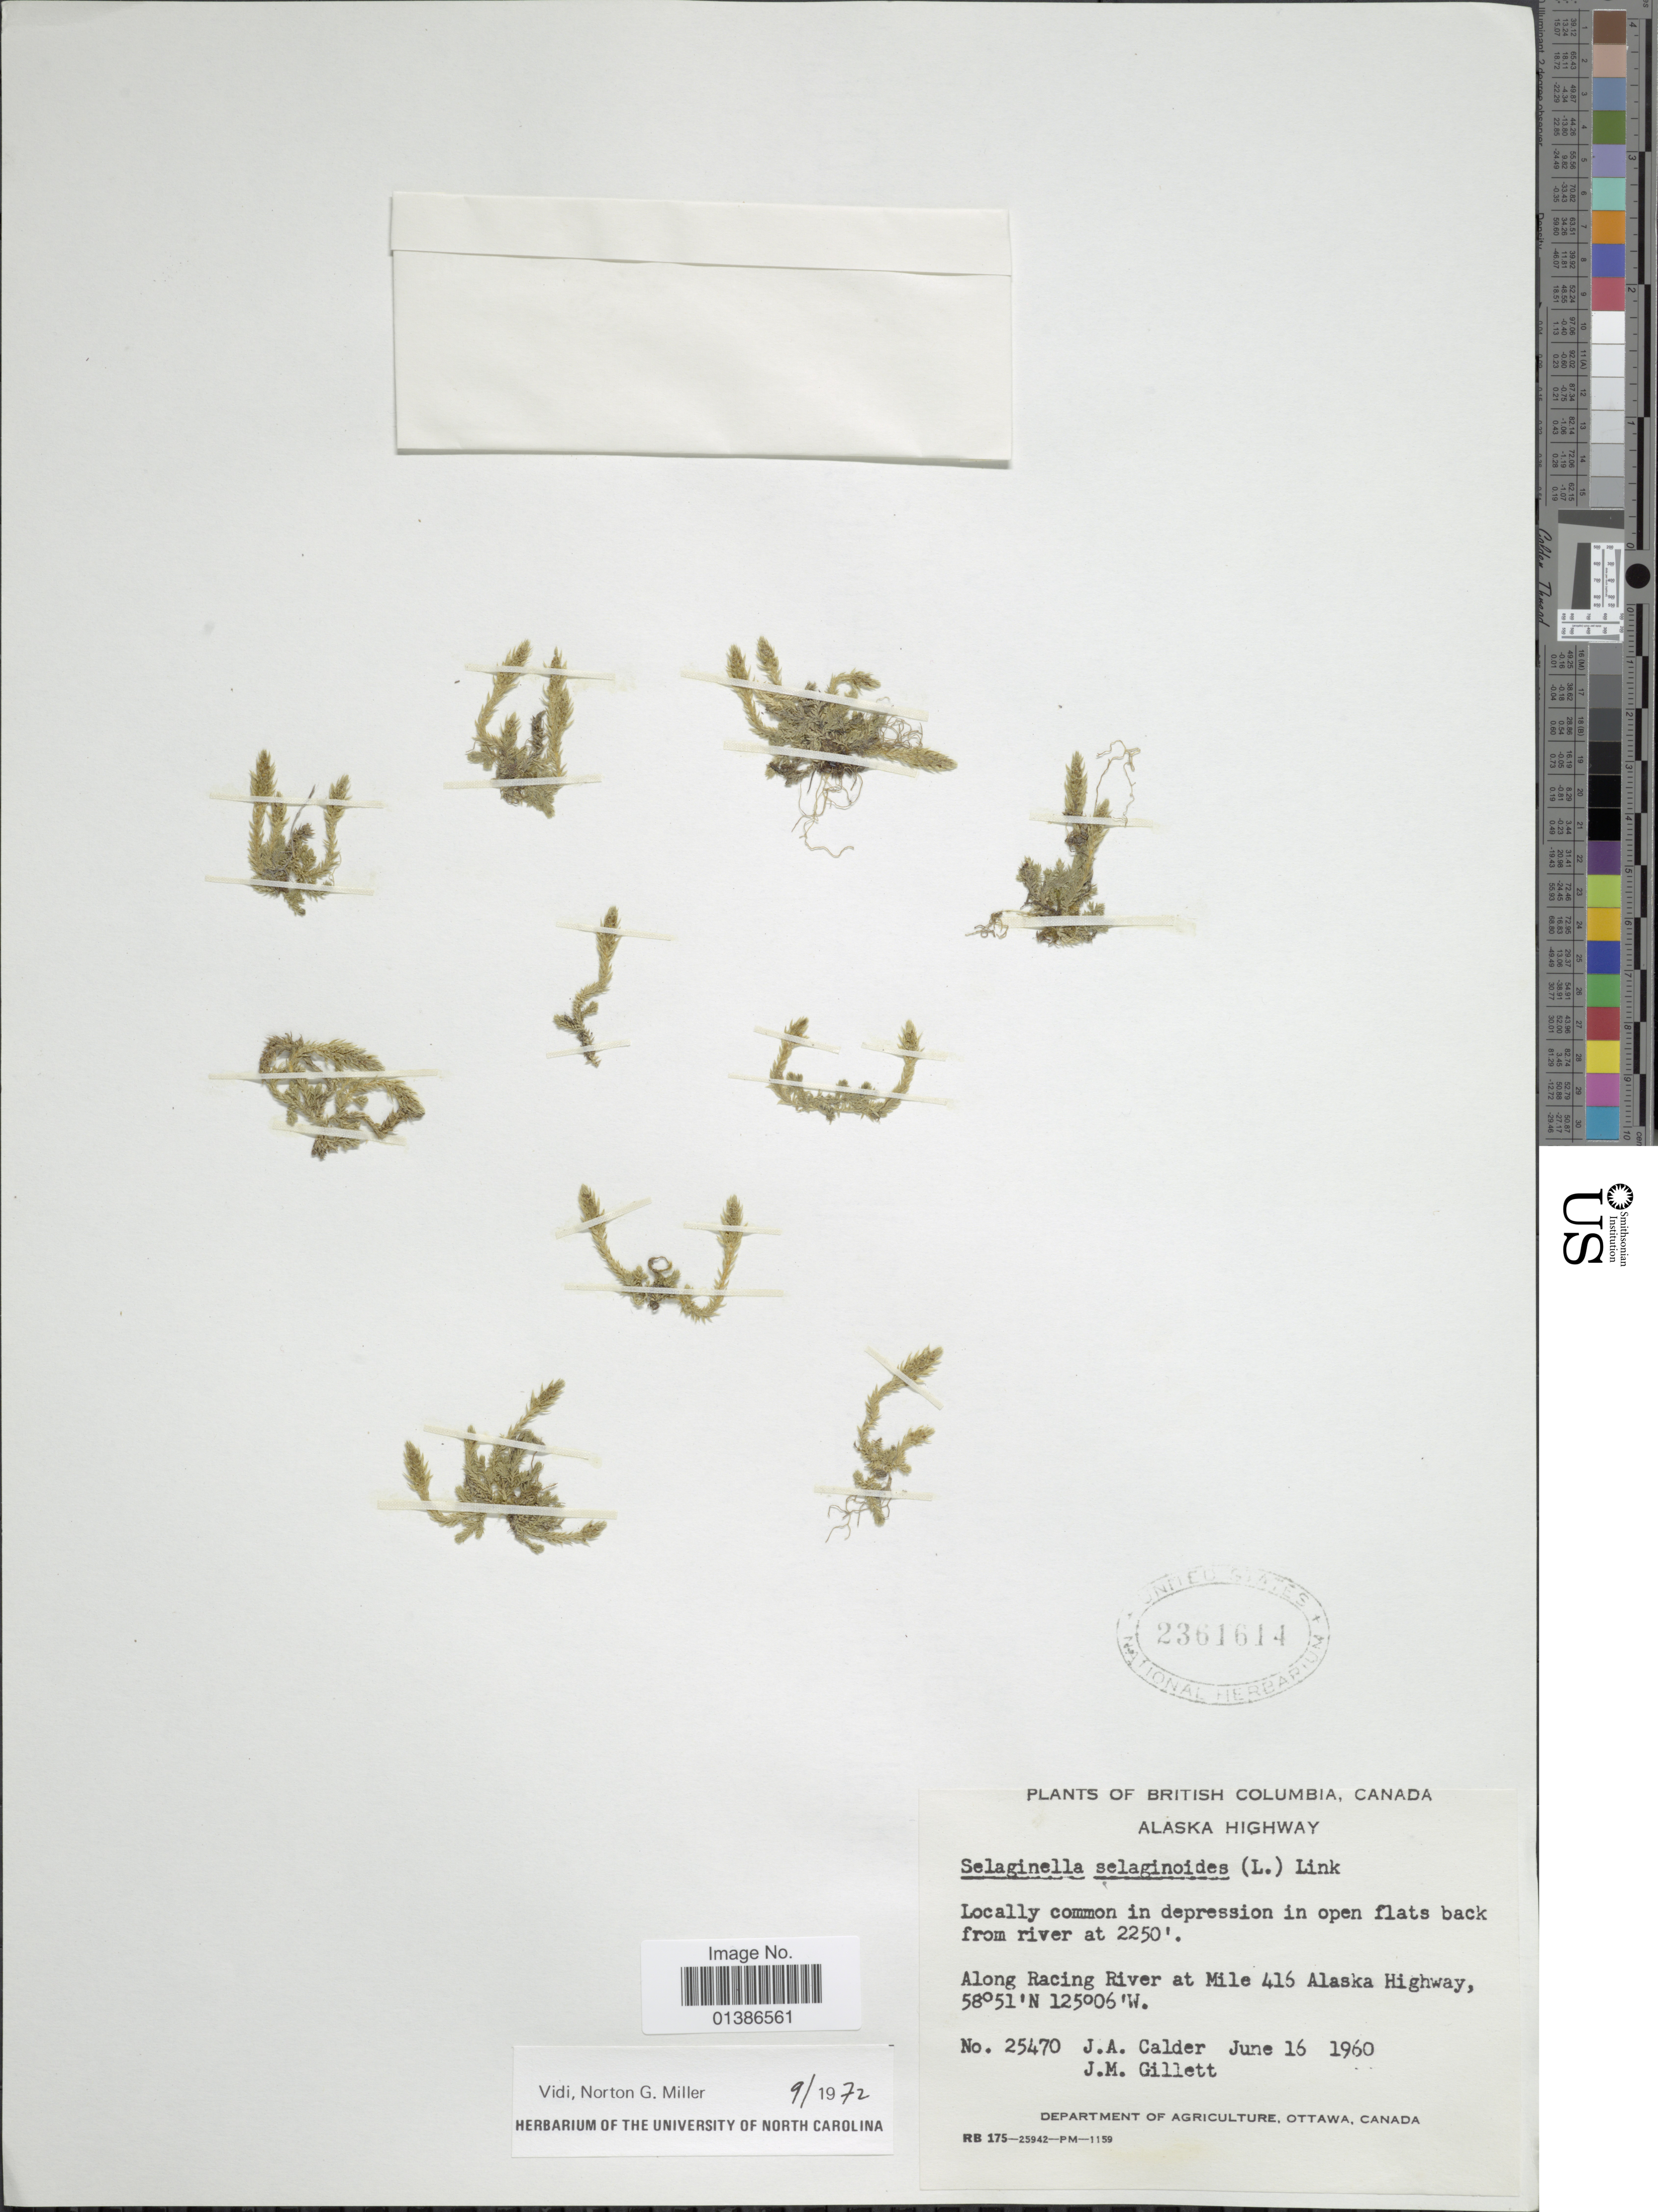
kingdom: Plantae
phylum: Tracheophyta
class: Lycopodiopsida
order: Selaginellales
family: Selaginellaceae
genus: Selaginella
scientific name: Selaginella selaginoides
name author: (L.) Link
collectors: J. A. Calder & J. M. Gillett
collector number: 25470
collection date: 1960-06-26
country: Canada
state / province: British Columbia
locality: Alaska Highway. Along Racing River at Mile 416 Alaska Highway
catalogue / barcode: US 2361614